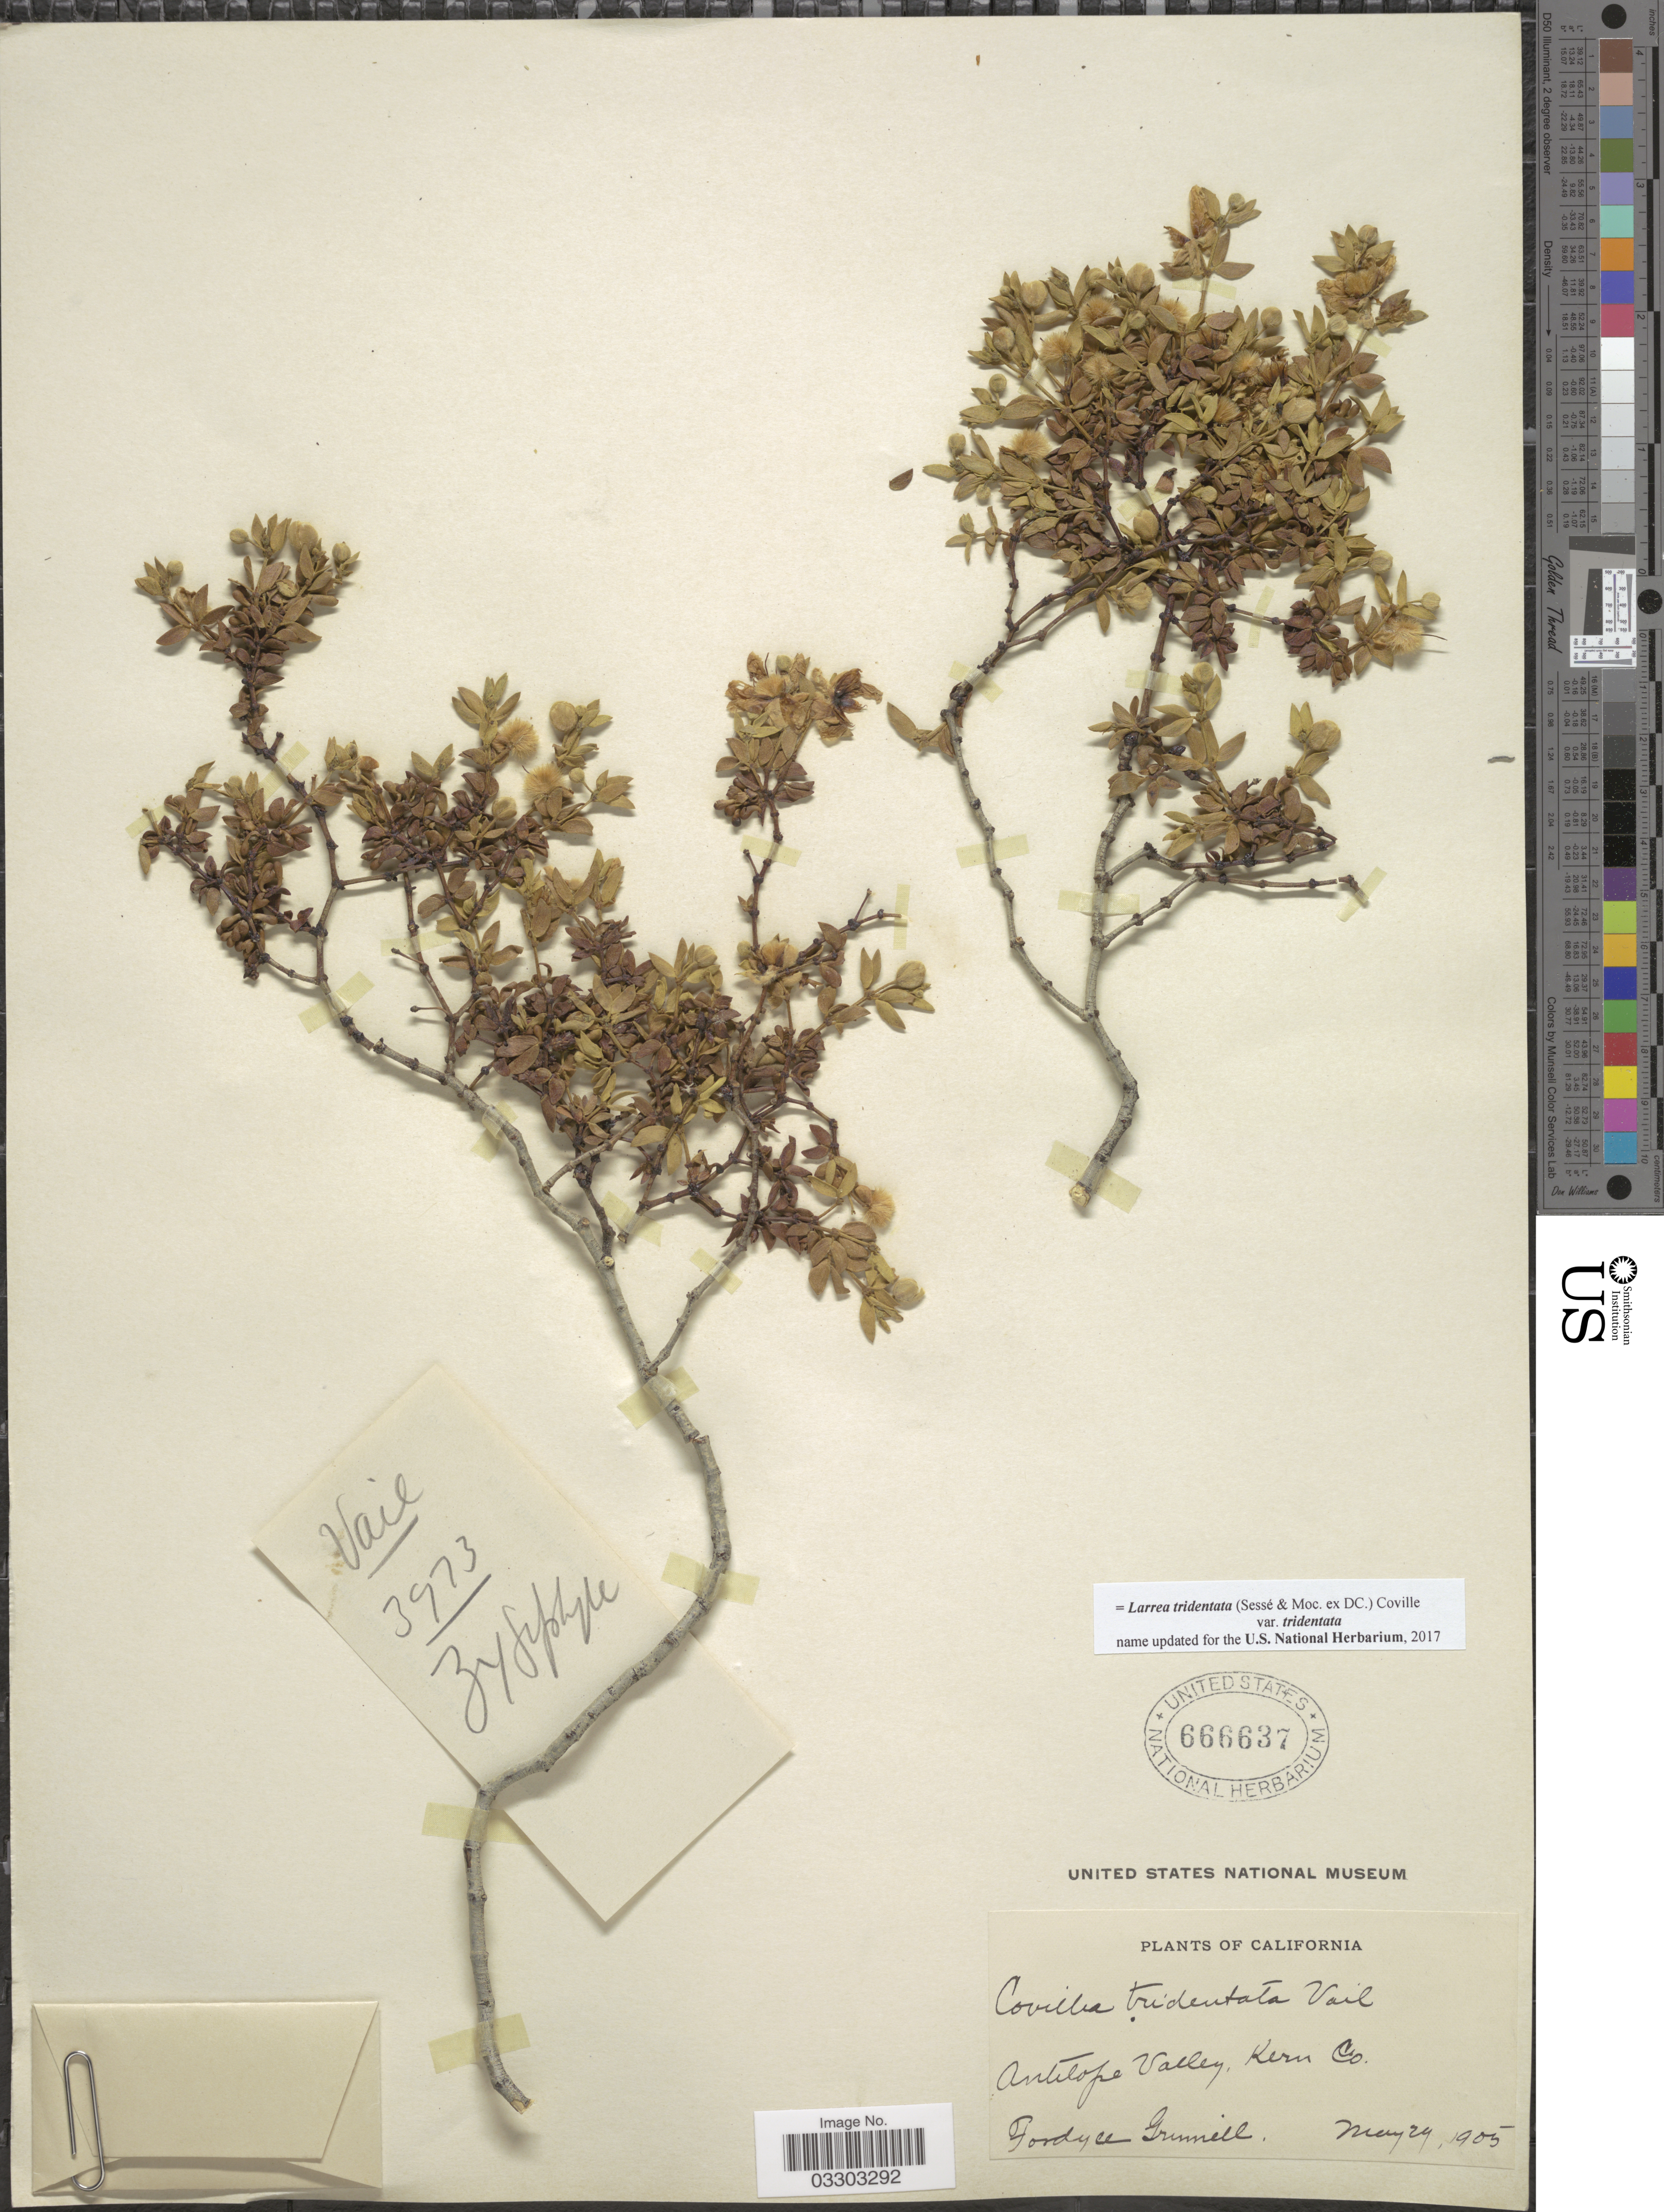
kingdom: Plantae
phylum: Tracheophyta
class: Magnoliopsida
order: Zygophyllales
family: Zygophyllaceae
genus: Larrea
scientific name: Larrea tridentata var. tridentata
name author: (Sessé & Moc. ex DC.) Coville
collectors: F. Grinnell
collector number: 3973?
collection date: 1905-05-29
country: United States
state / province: California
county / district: Kern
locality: Antelope Valley, Kern Co.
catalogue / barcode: US 666637